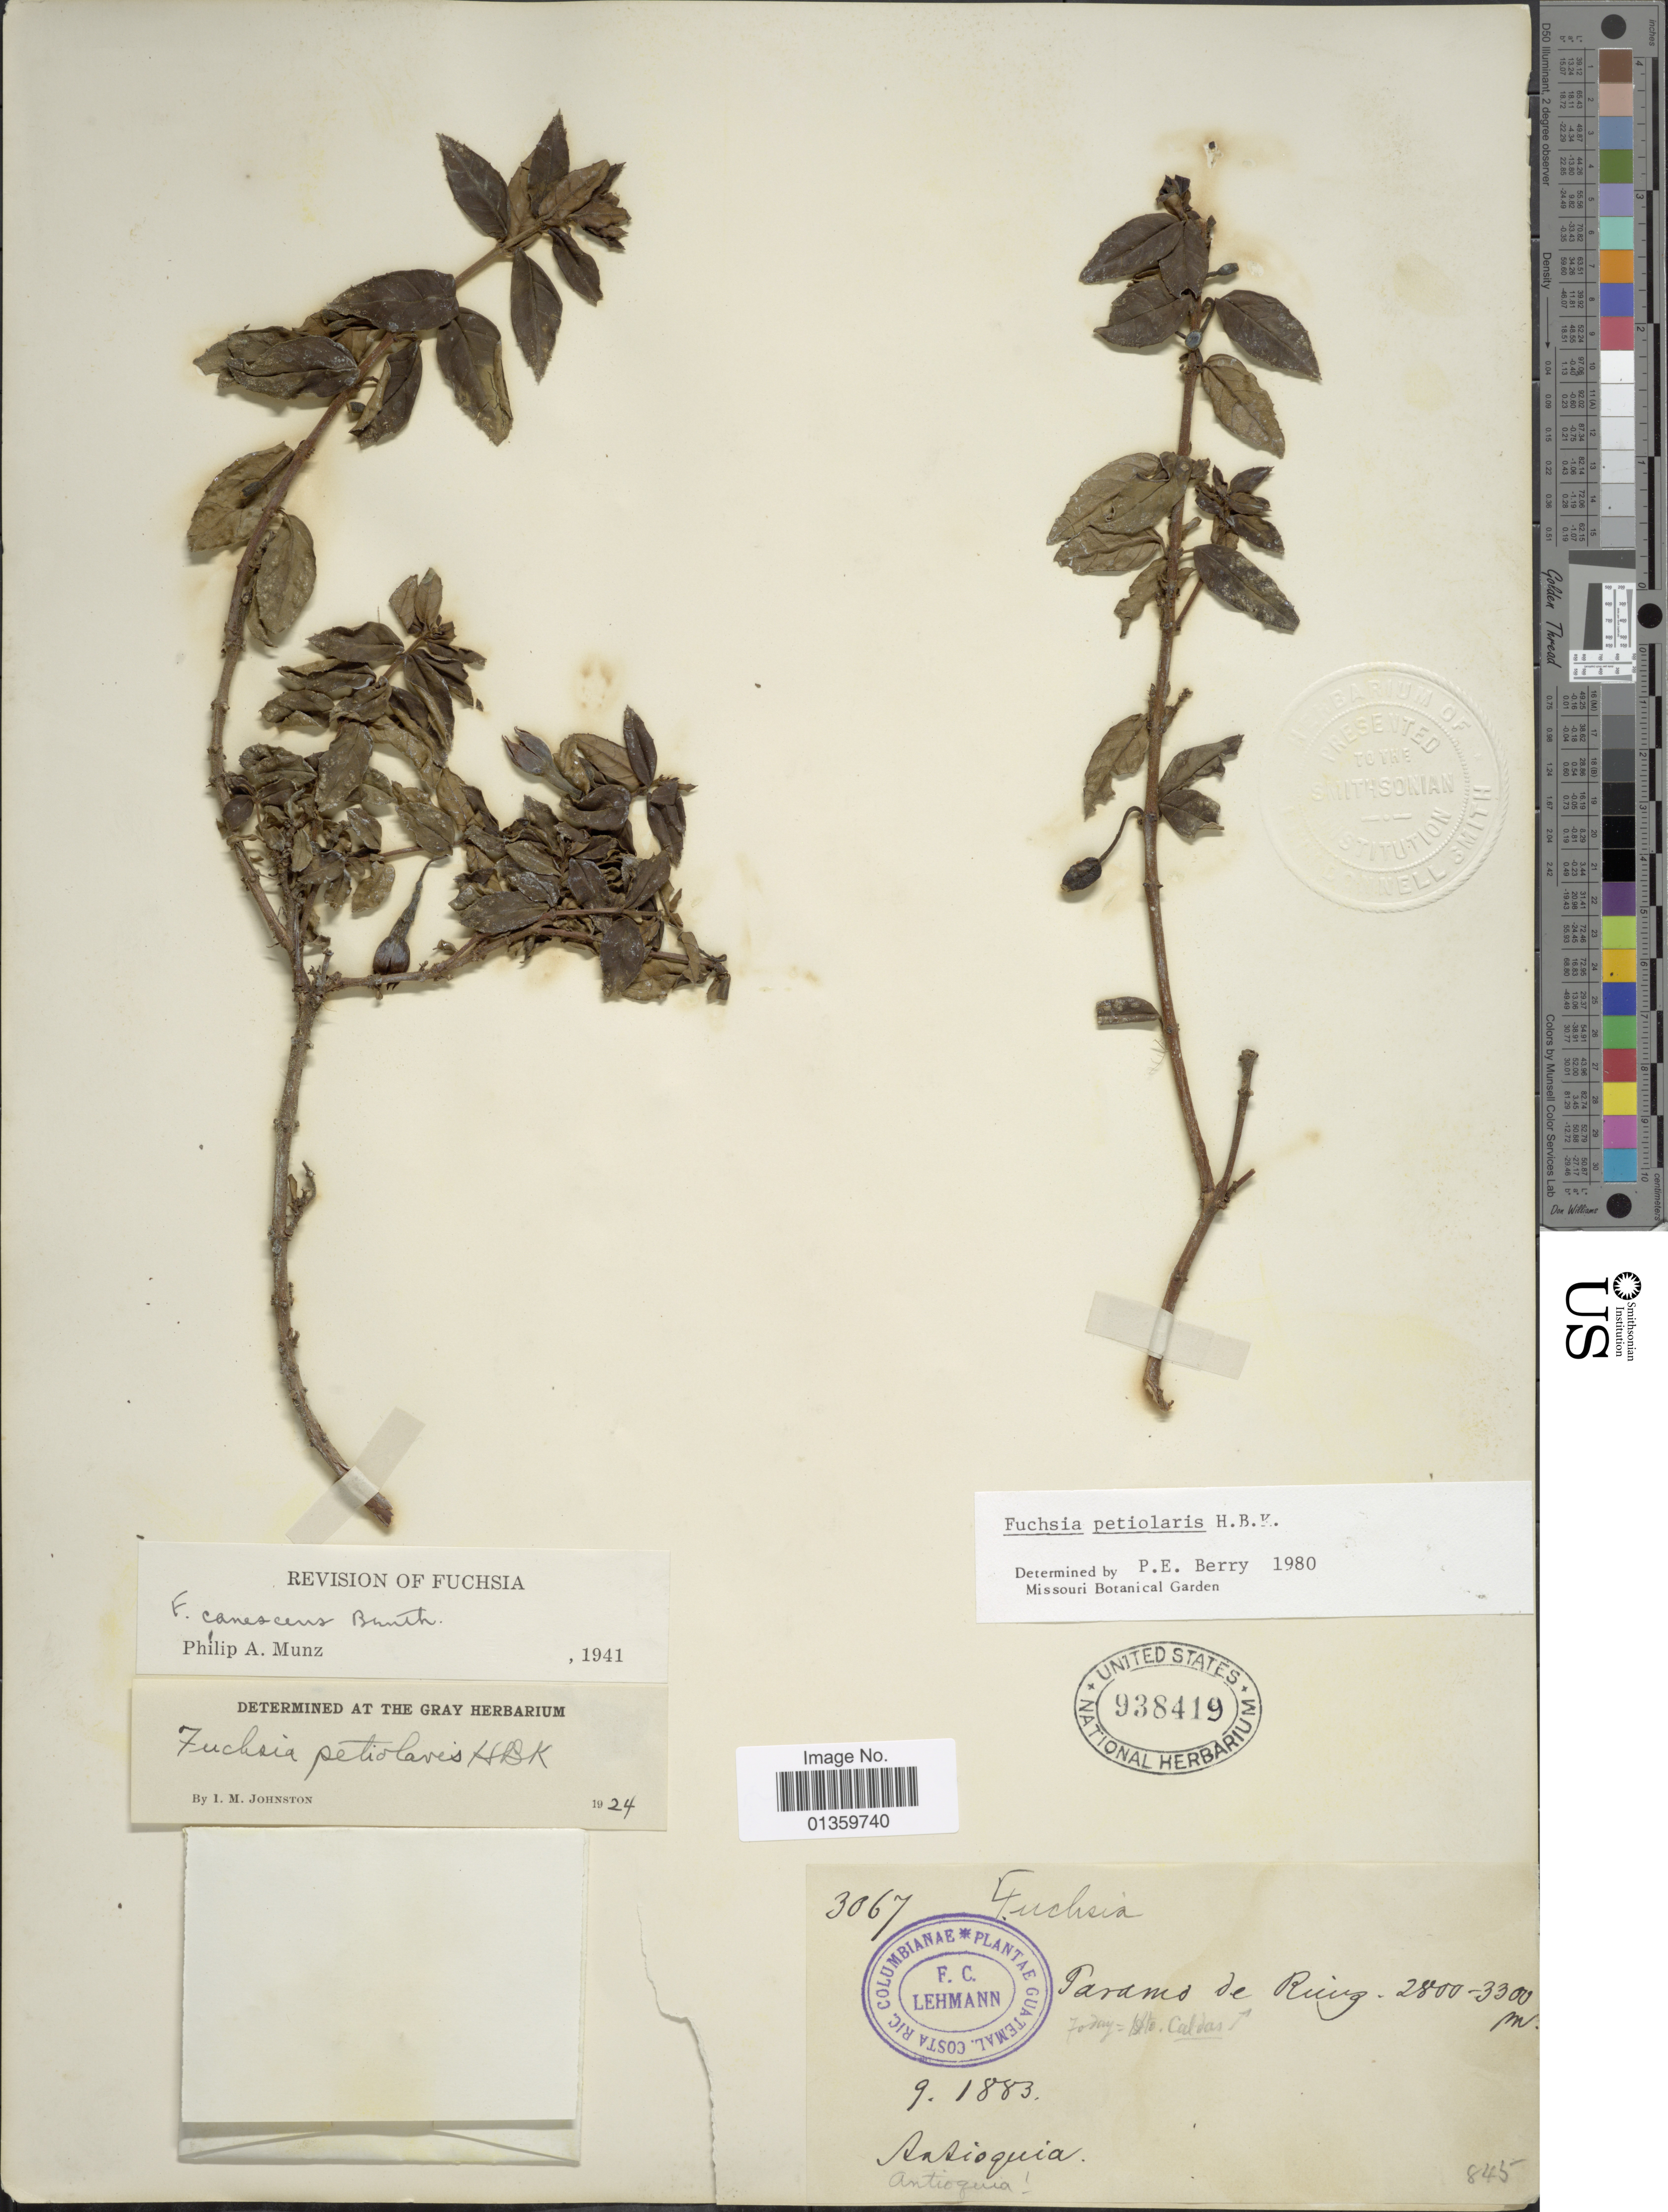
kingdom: Plantae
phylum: Tracheophyta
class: Magnoliopsida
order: Myrtales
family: Onagraceae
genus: Fuchsia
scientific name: Fuchsia petiolaris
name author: Kunth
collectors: F. C. Lehmann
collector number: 3067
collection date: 1883-09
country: Colombia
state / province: Antioquia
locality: Paramo de Ruiz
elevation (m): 2800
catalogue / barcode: US 938419